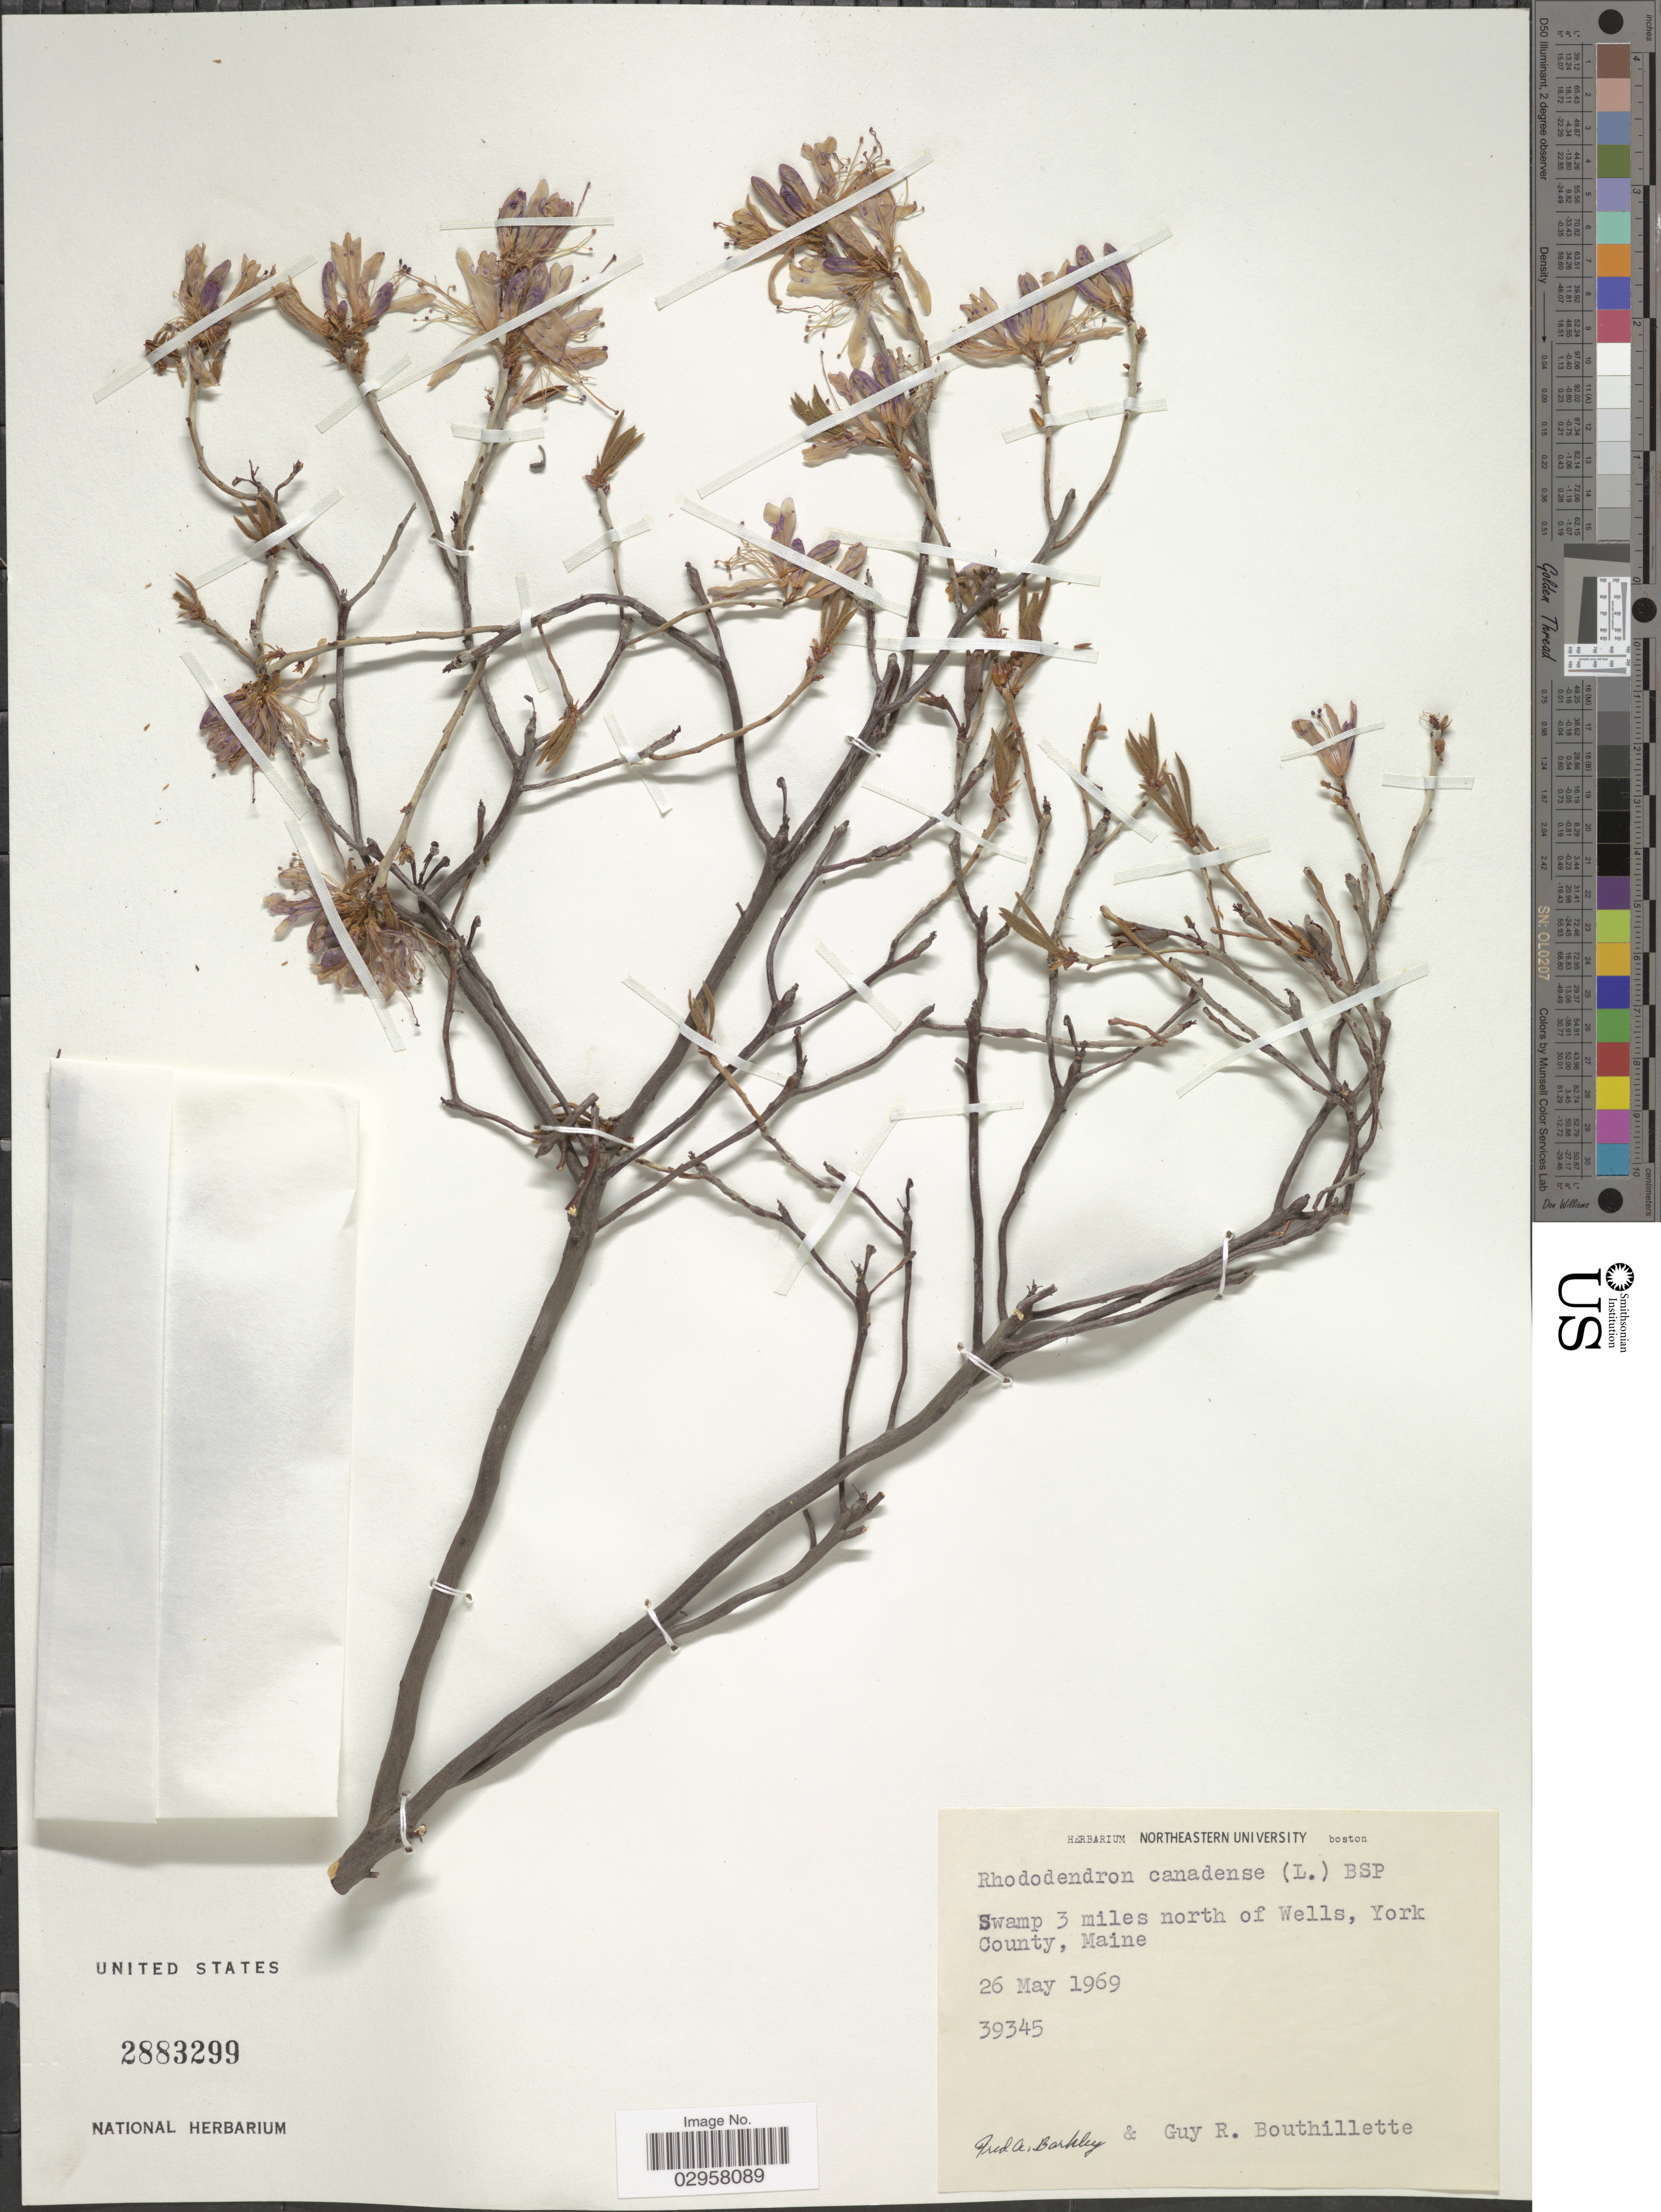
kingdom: Plantae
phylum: Tracheophyta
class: Magnoliopsida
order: Ericales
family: Ericaceae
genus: Rhododendron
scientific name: Rhododendron canadense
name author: (L.) Torr.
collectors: F. A. Barkley & G. Bouthillette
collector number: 39345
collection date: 1969-05-26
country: United States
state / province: Maine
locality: Swamp 3 miles north of Wells, York County.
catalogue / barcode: US 2883299